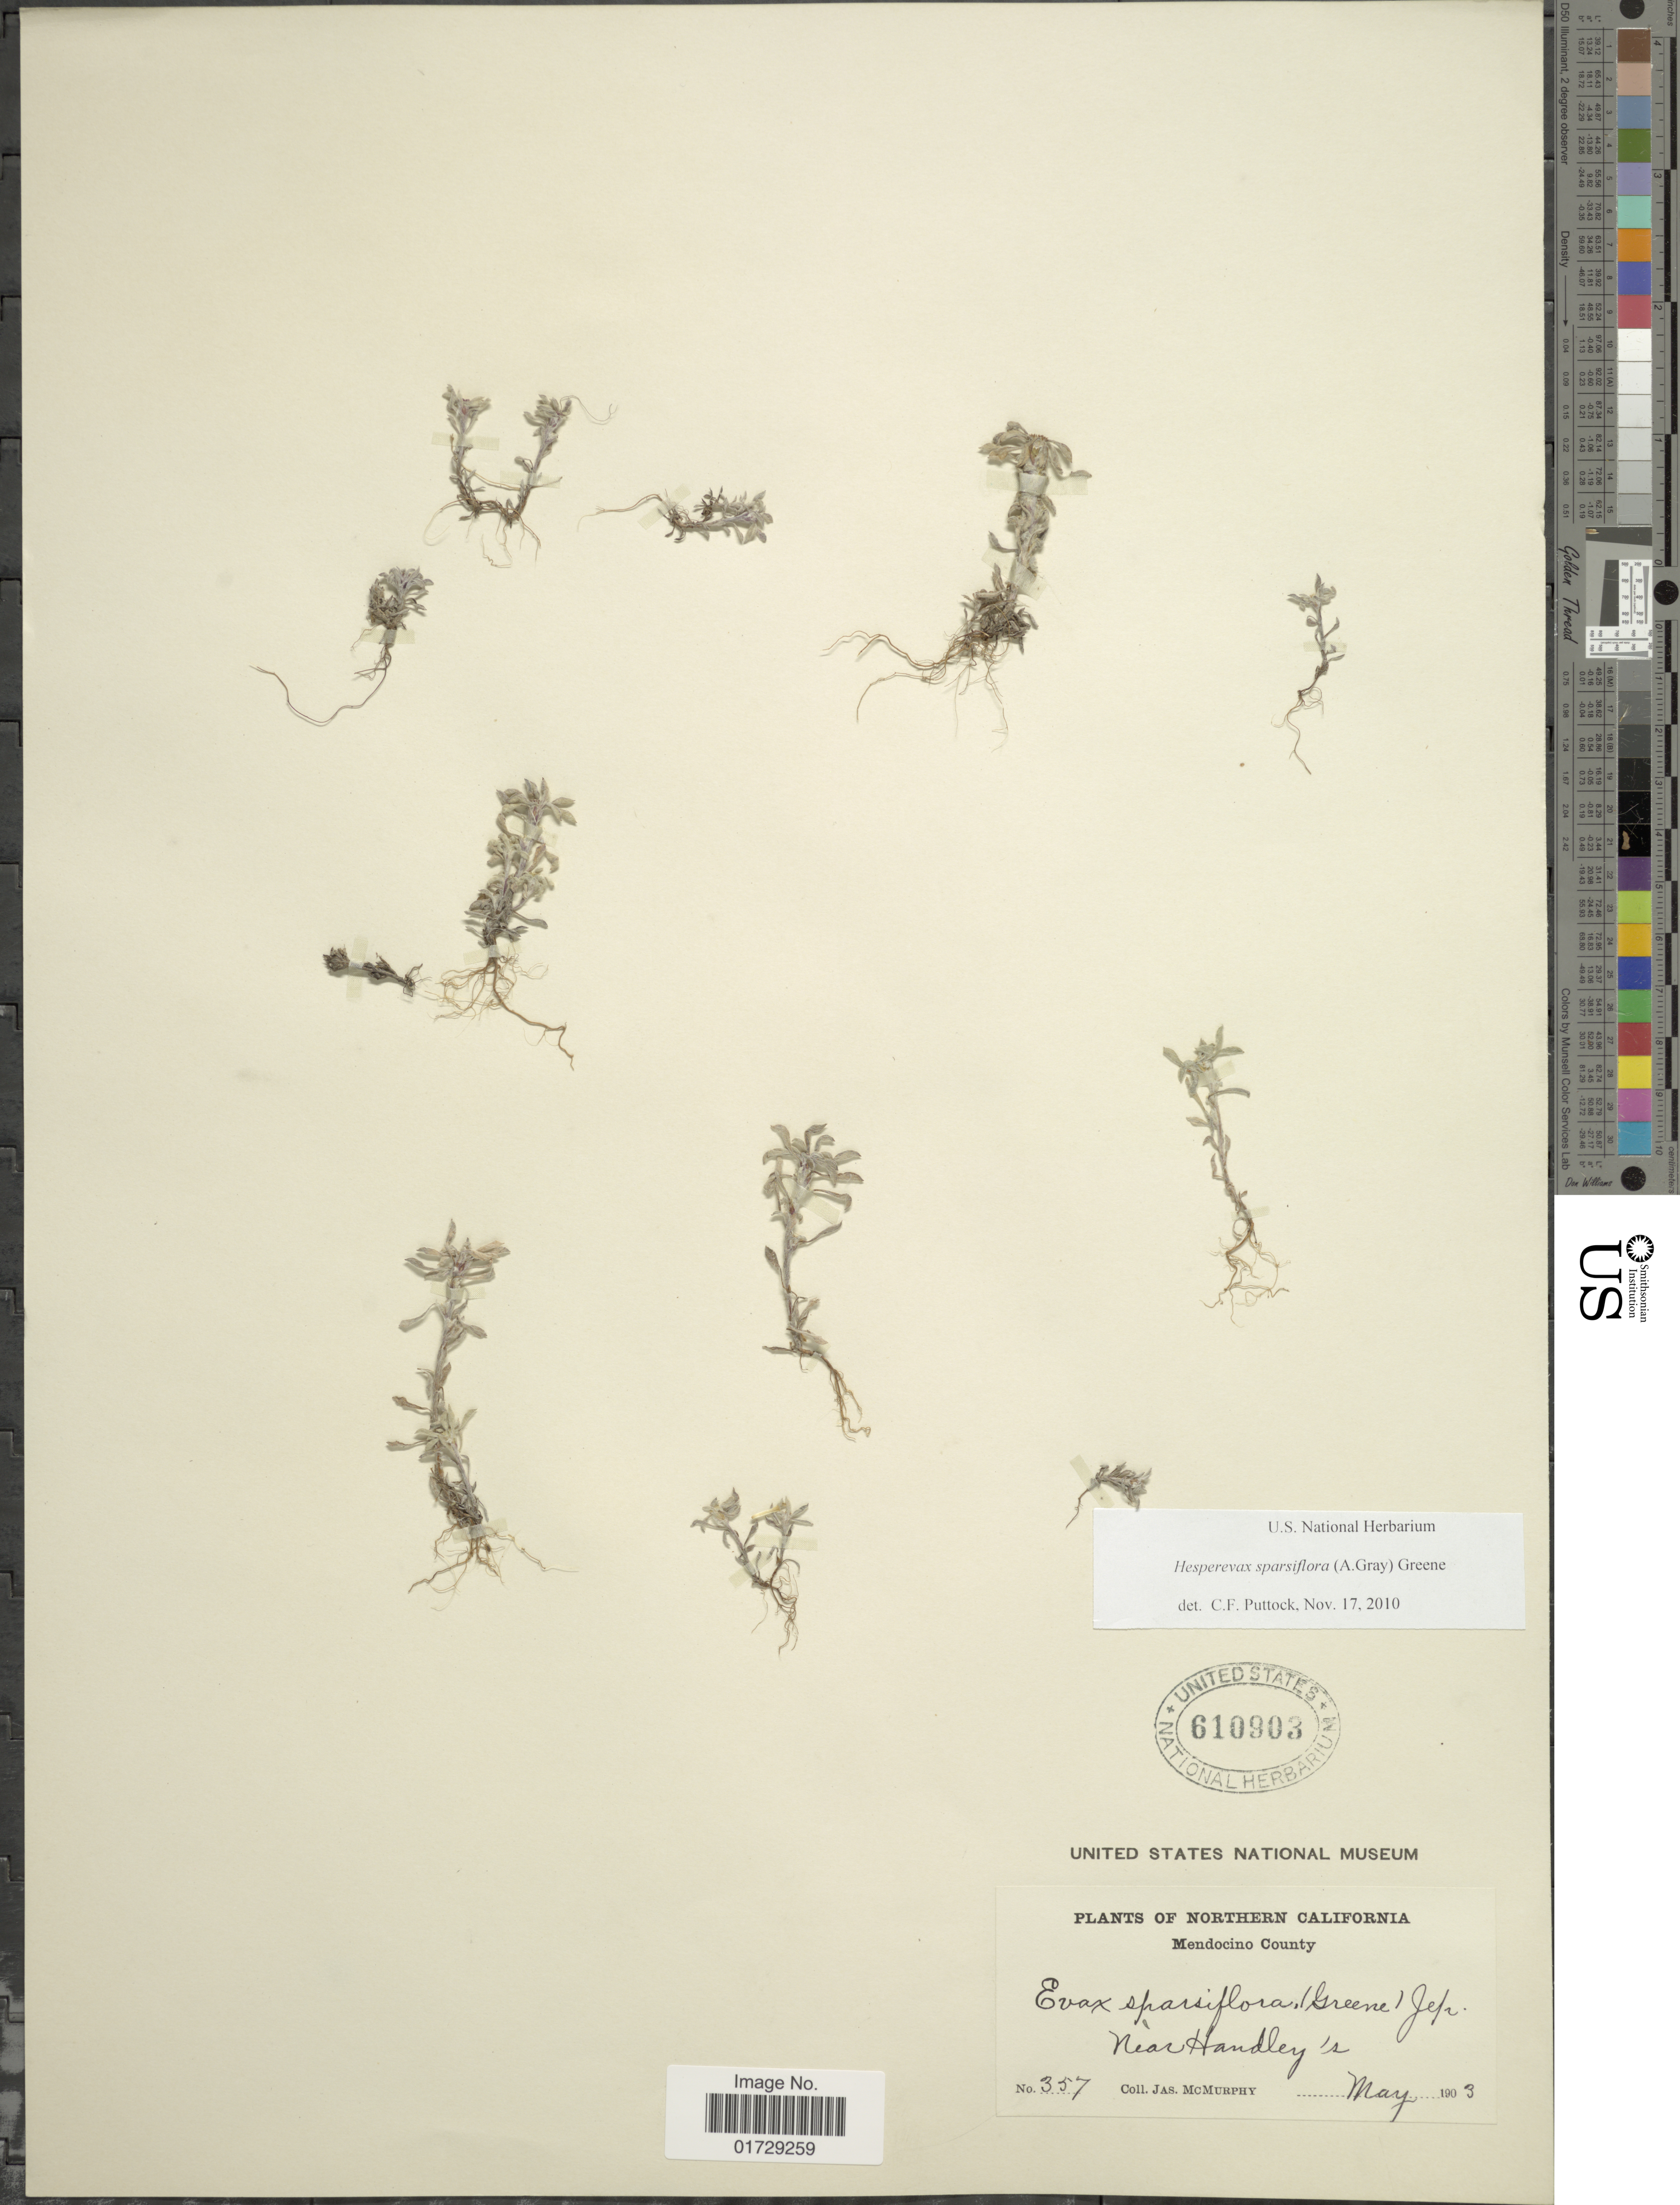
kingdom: Plantae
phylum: Tracheophyta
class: Magnoliopsida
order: Asterales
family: Asteraceae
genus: Hesperevax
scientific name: Hesperevax sparsiflora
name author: (A. Gray) Greene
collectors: J. McMurphy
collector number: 357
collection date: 1903-05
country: United States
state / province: California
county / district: Mendocino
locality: Near Handley's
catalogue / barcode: US 610903